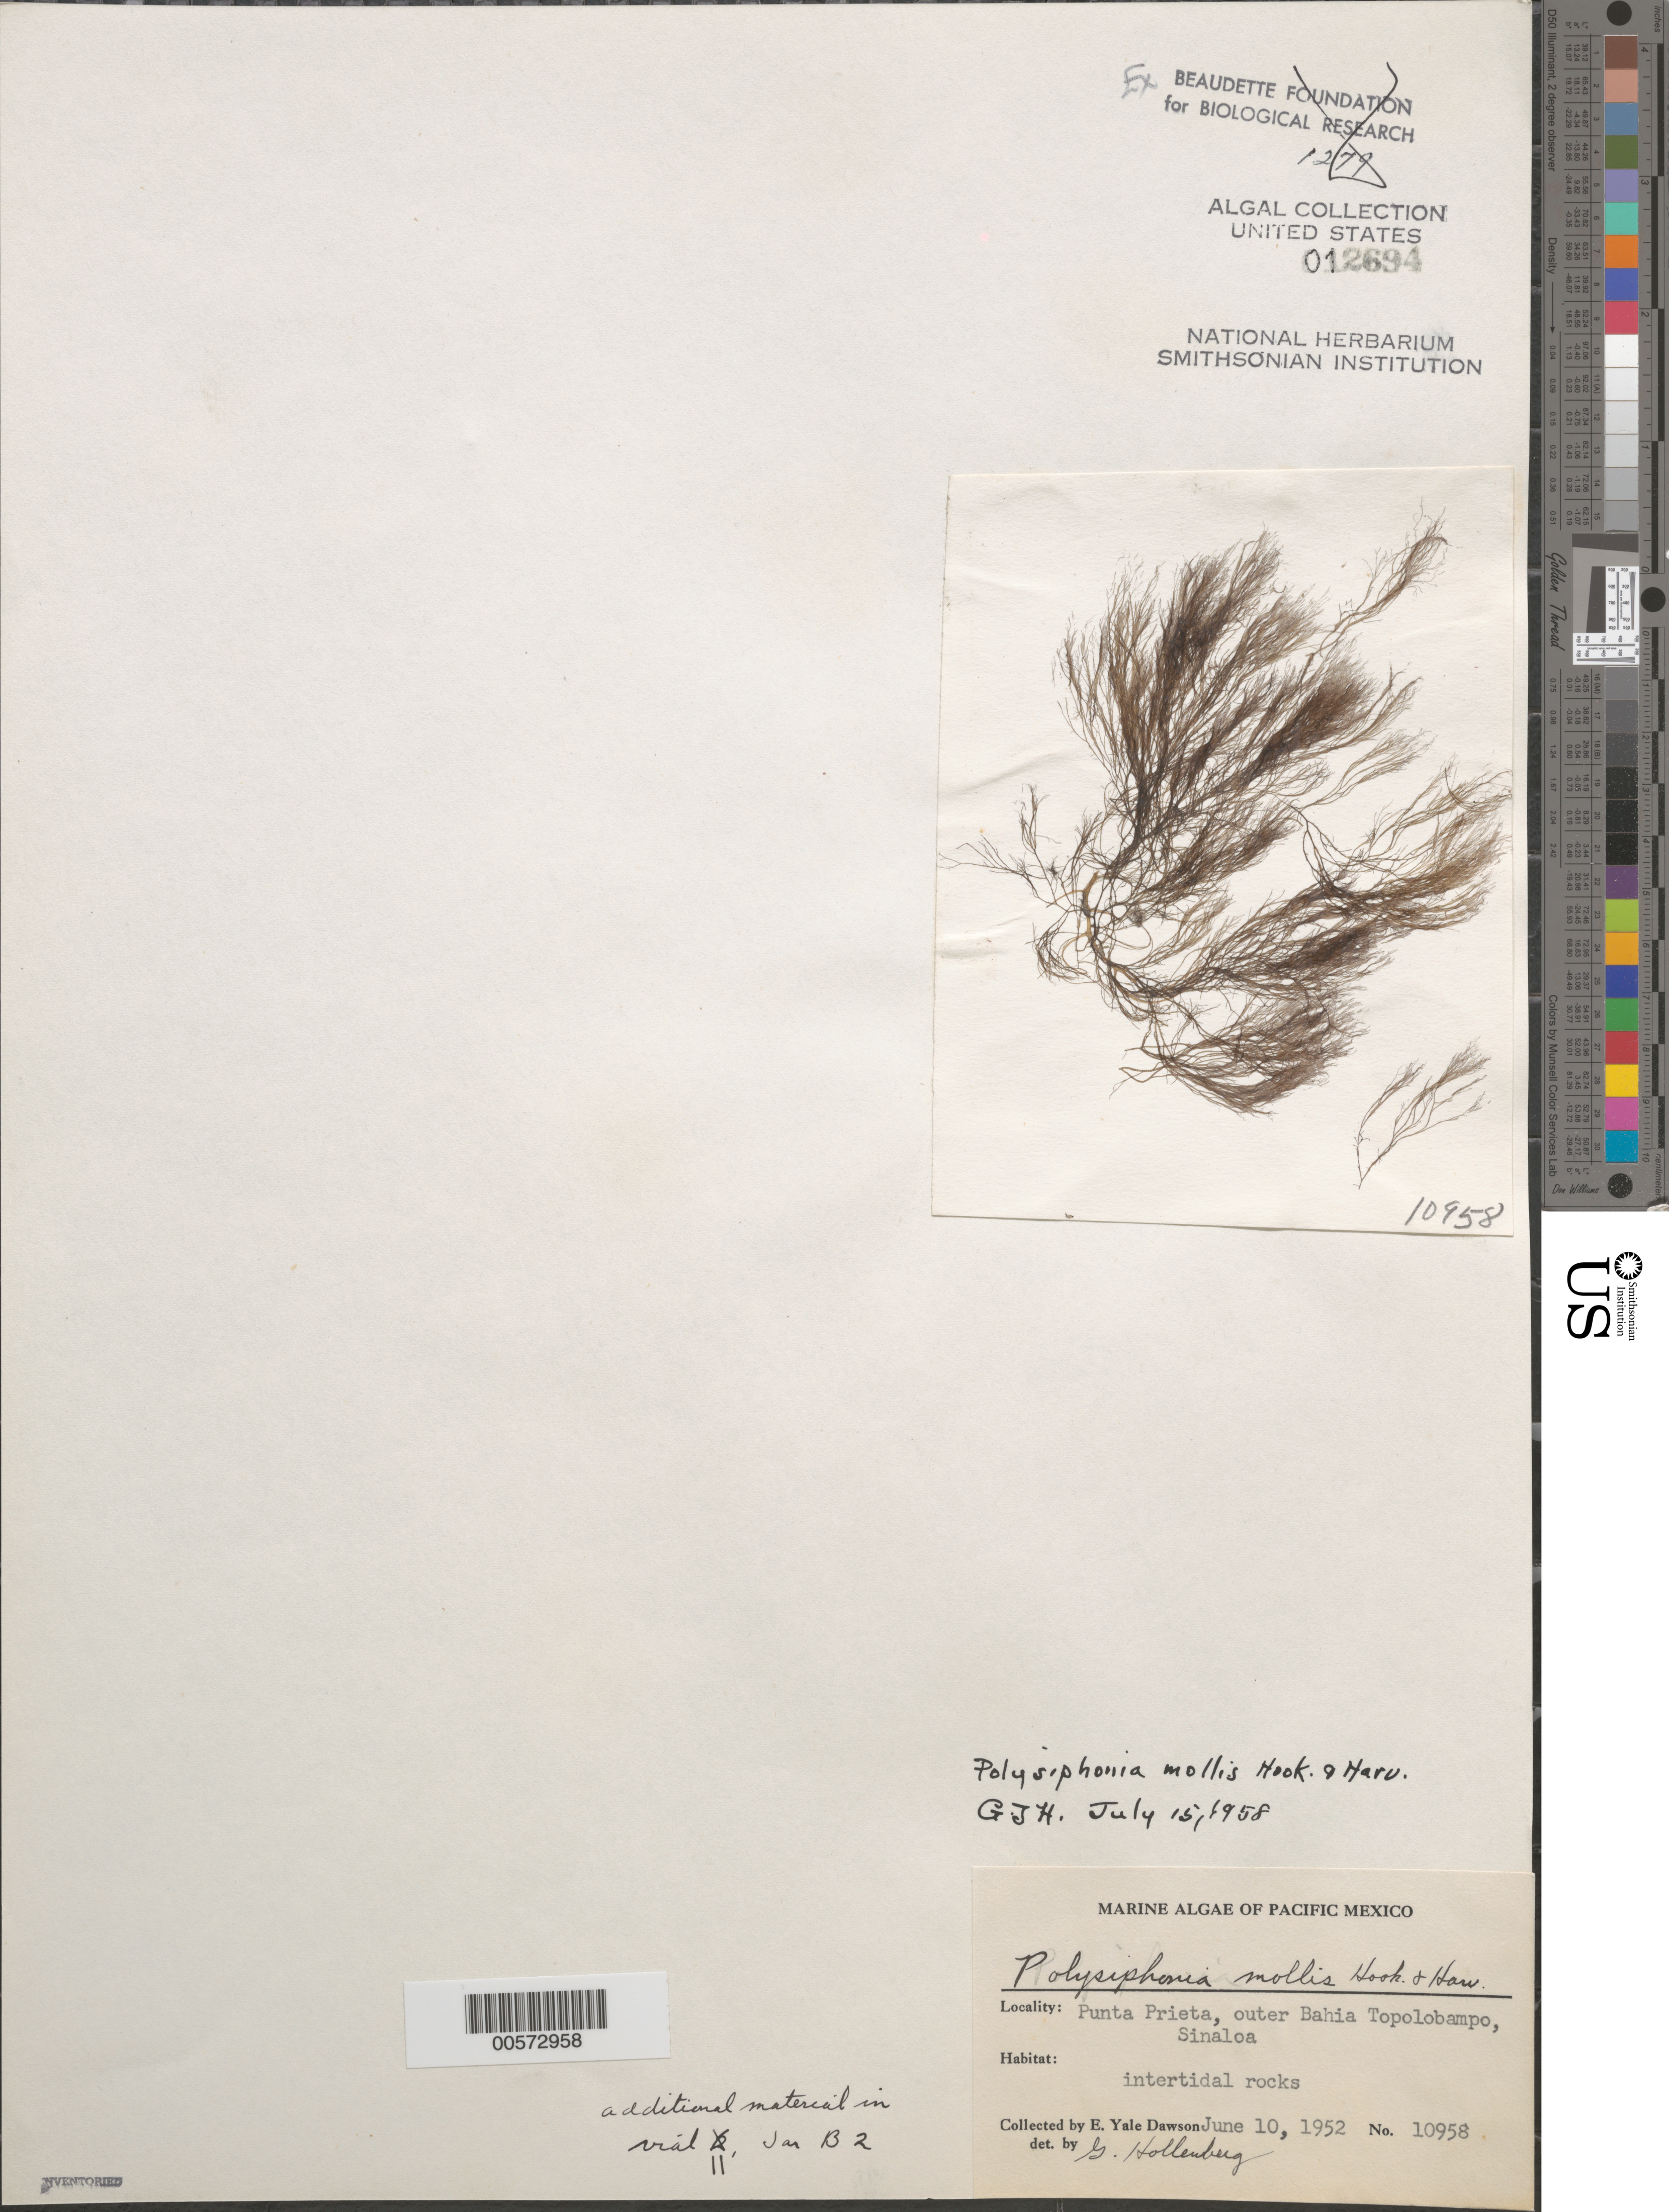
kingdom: Plantae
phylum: Rhodophyta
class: Florideophyceae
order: Ceramiales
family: Rhodomelaceae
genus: Polysiphonia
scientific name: Polysiphonia mollis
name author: Hook. f. & Harv.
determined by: Hollenberg, George J.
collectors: E. Y. Dawson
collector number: EYD 10958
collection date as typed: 10 Jun 1952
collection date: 1952-06-10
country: Mexico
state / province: Sinaloa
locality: Punta Prieta, outer Bahia Topolobampo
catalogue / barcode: US 12694